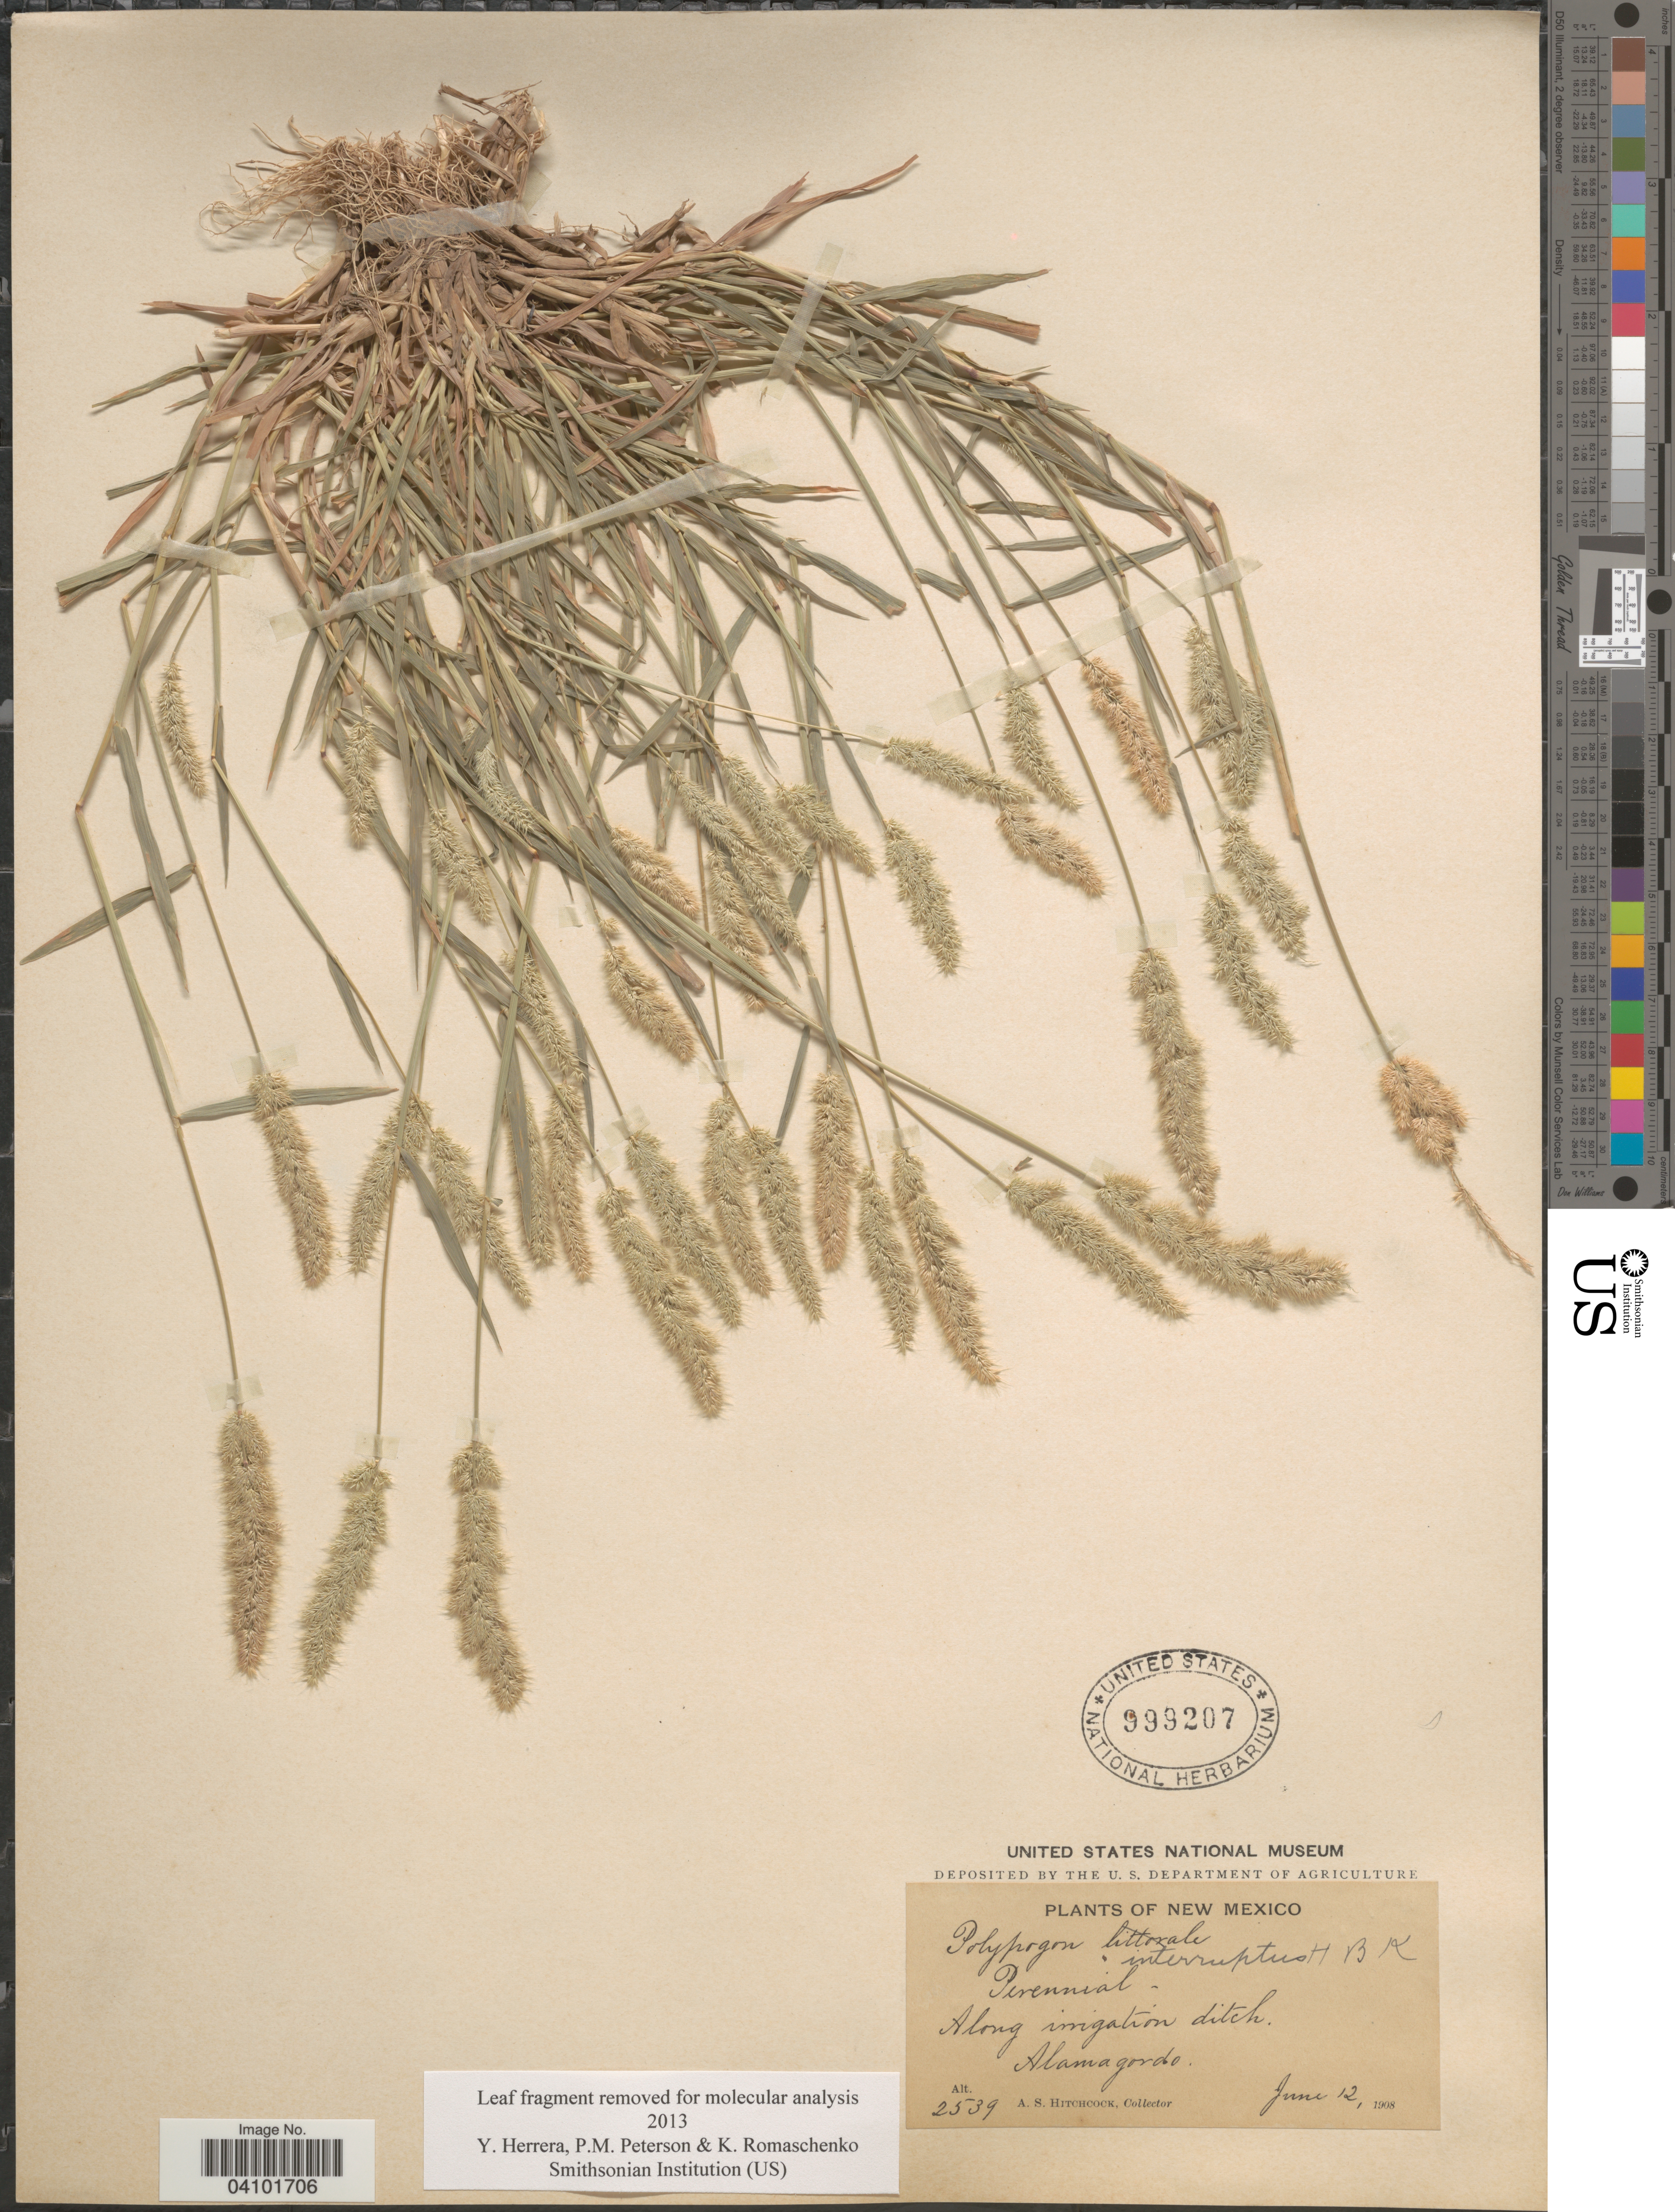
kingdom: Plantae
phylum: Tracheophyta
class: Liliopsida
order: Poales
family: Poaceae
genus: Polypogon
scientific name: Polypogon interruptus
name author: Kunth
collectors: A. S. Hitchcock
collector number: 2539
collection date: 1908-06-12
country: United States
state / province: New Mexico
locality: Alamagordo.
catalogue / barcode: US 999207